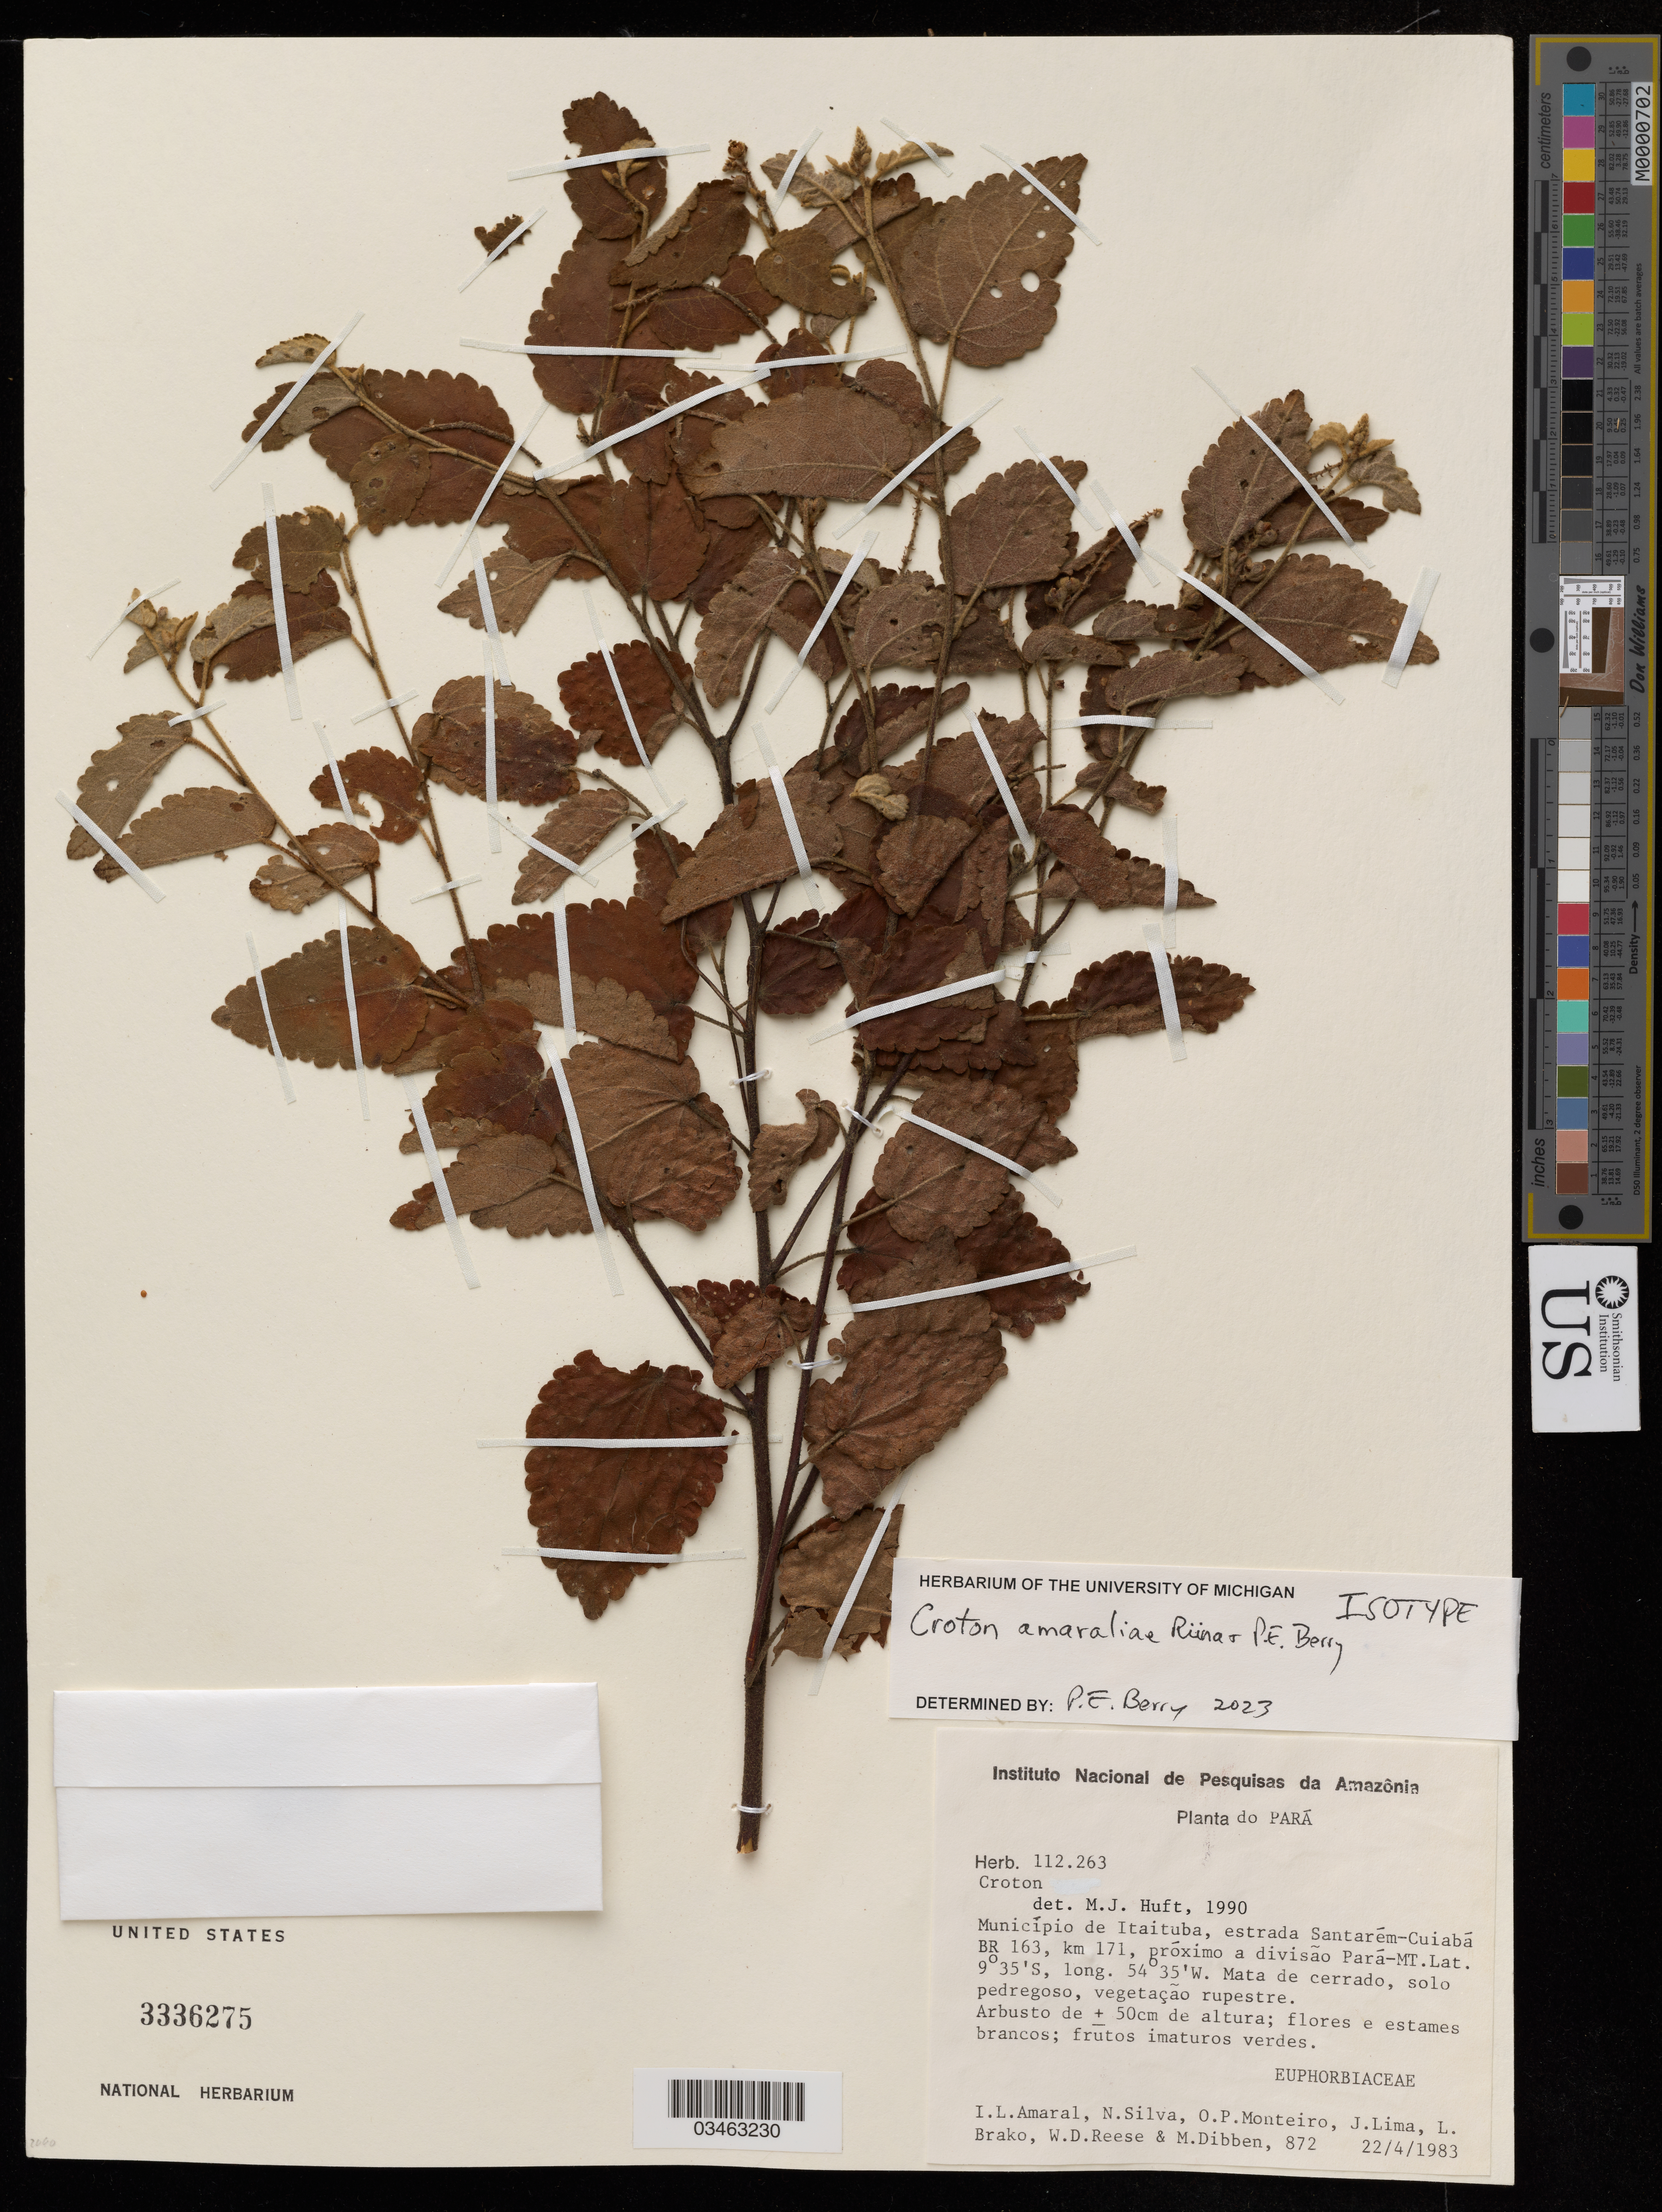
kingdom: Plantae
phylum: Tracheophyta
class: Magnoliopsida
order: Malpighiales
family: Euphorbiaceae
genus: Croton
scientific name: Croton amaraliae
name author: Riina & P.E. Berry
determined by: Berry, P. E., (WIS), University of Wisconsin - Madison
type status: Isotype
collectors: I. L. Amaral, N. Silva, O. P. Monteiro, J. Lima & et al.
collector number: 872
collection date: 1983-04-22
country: Brazil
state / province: Pará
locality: Município de Itaituba, estrada Sanatarén-Cuiabá, BR 163, km 771, próximo a divisão Pará-MT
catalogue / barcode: US 3336275